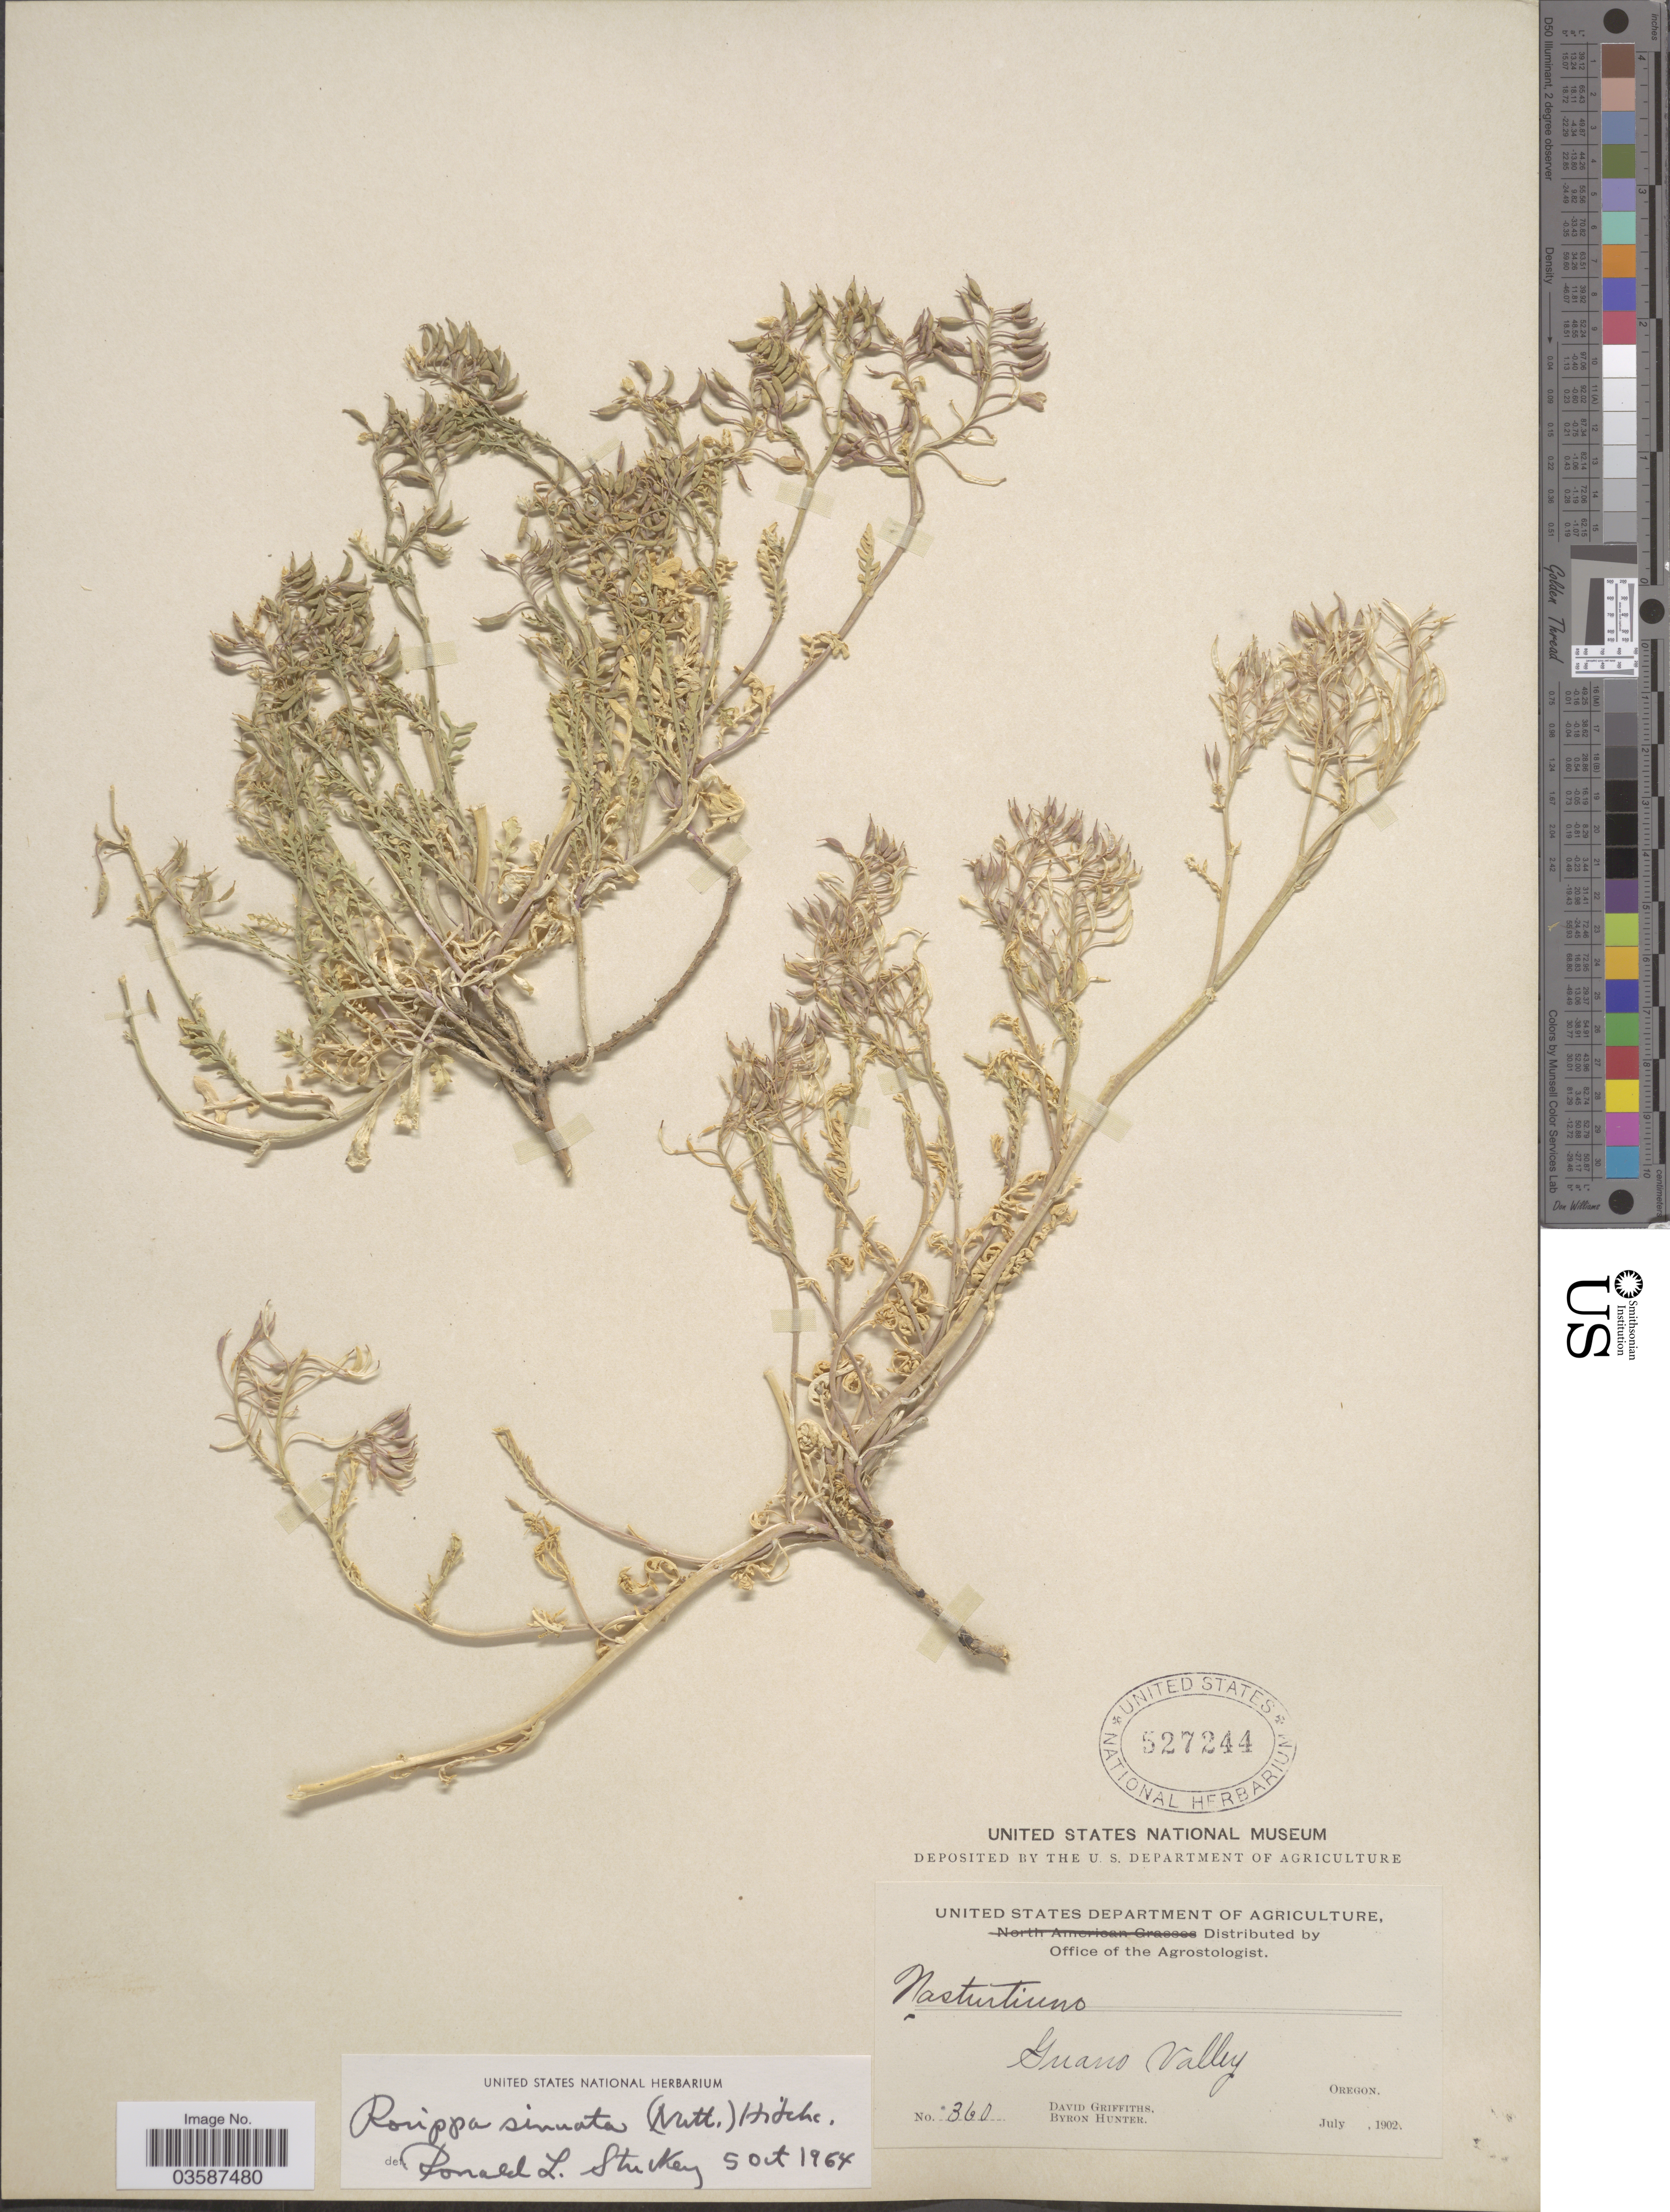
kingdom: Plantae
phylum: Tracheophyta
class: Magnoliopsida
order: Brassicales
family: Brassicaceae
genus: Rorippa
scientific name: Rorippa sinuata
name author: (Nutt.) Hitchc.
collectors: D. Griffiths & B. Hunter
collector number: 360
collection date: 1902-07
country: United States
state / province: Oregon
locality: Guano Valley.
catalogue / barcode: US 527244